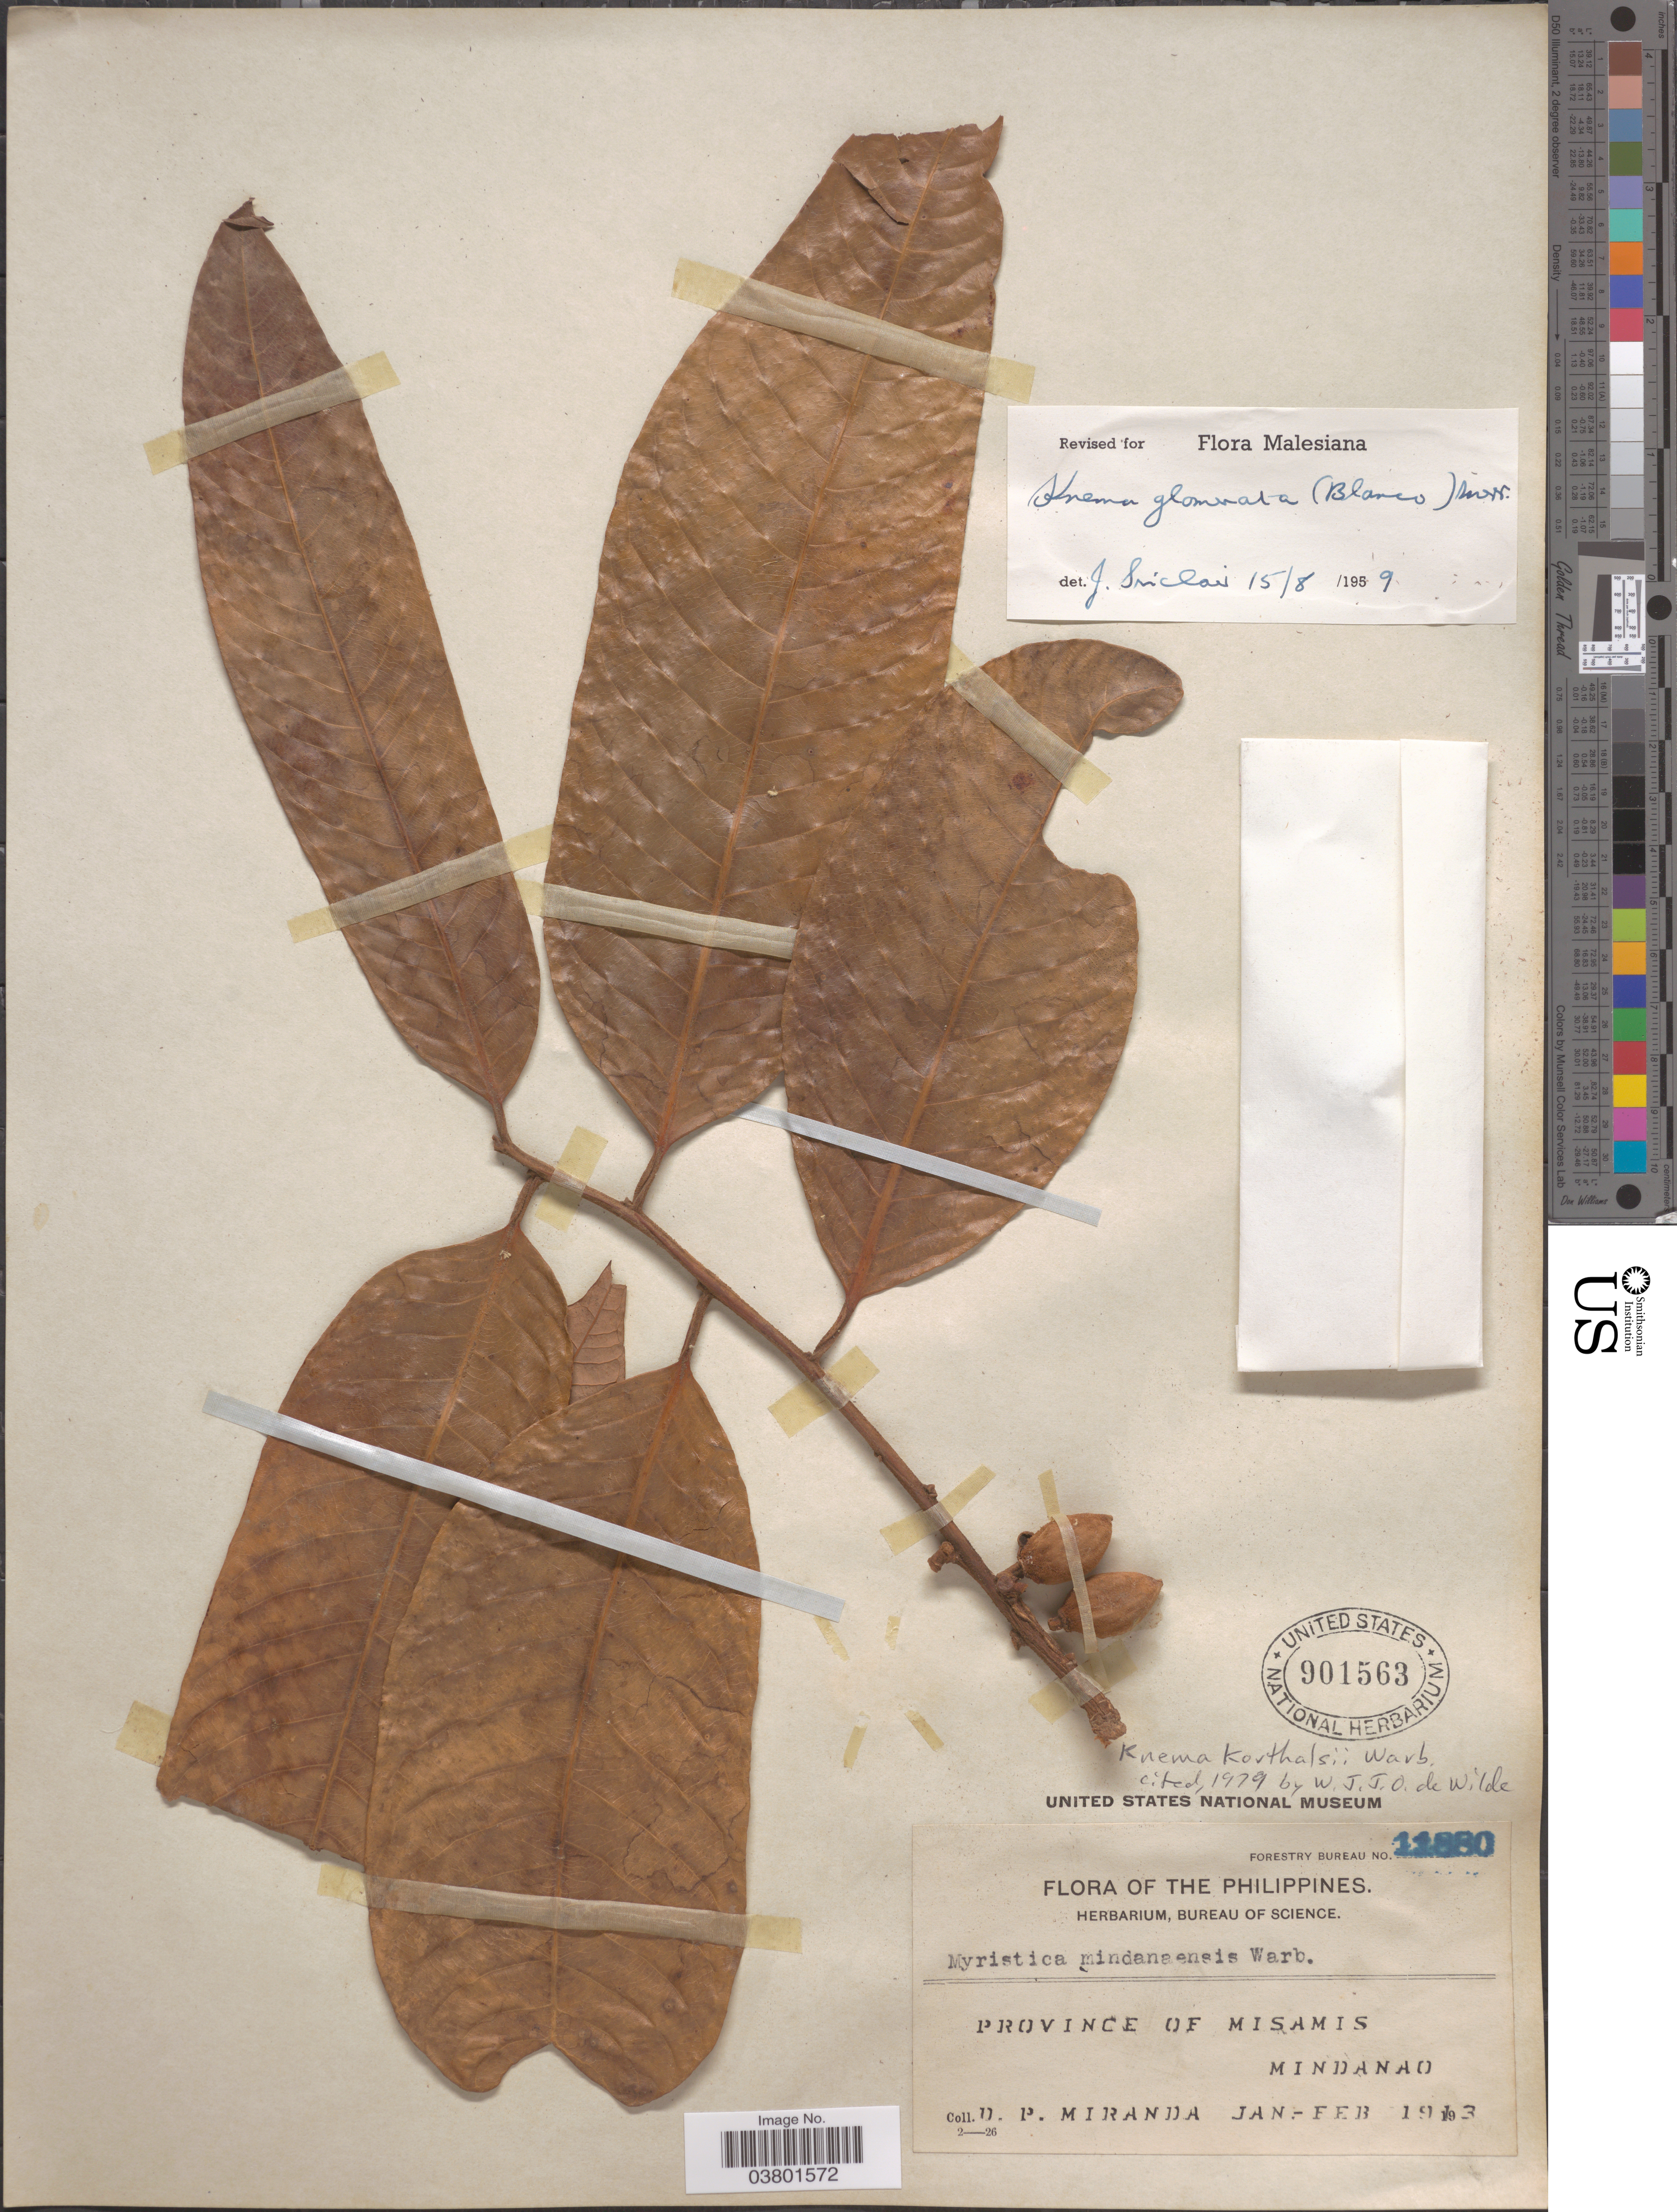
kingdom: Plantae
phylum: Tracheophyta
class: Magnoliopsida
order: Magnoliales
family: Myristicaceae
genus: Knema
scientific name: Knema korthalsii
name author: Warb.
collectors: D. P. Miranda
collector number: Forestry Bureau 11880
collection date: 1913-01/1913-02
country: Philippines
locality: Province of Misamis. Mindanao.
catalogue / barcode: US 901563